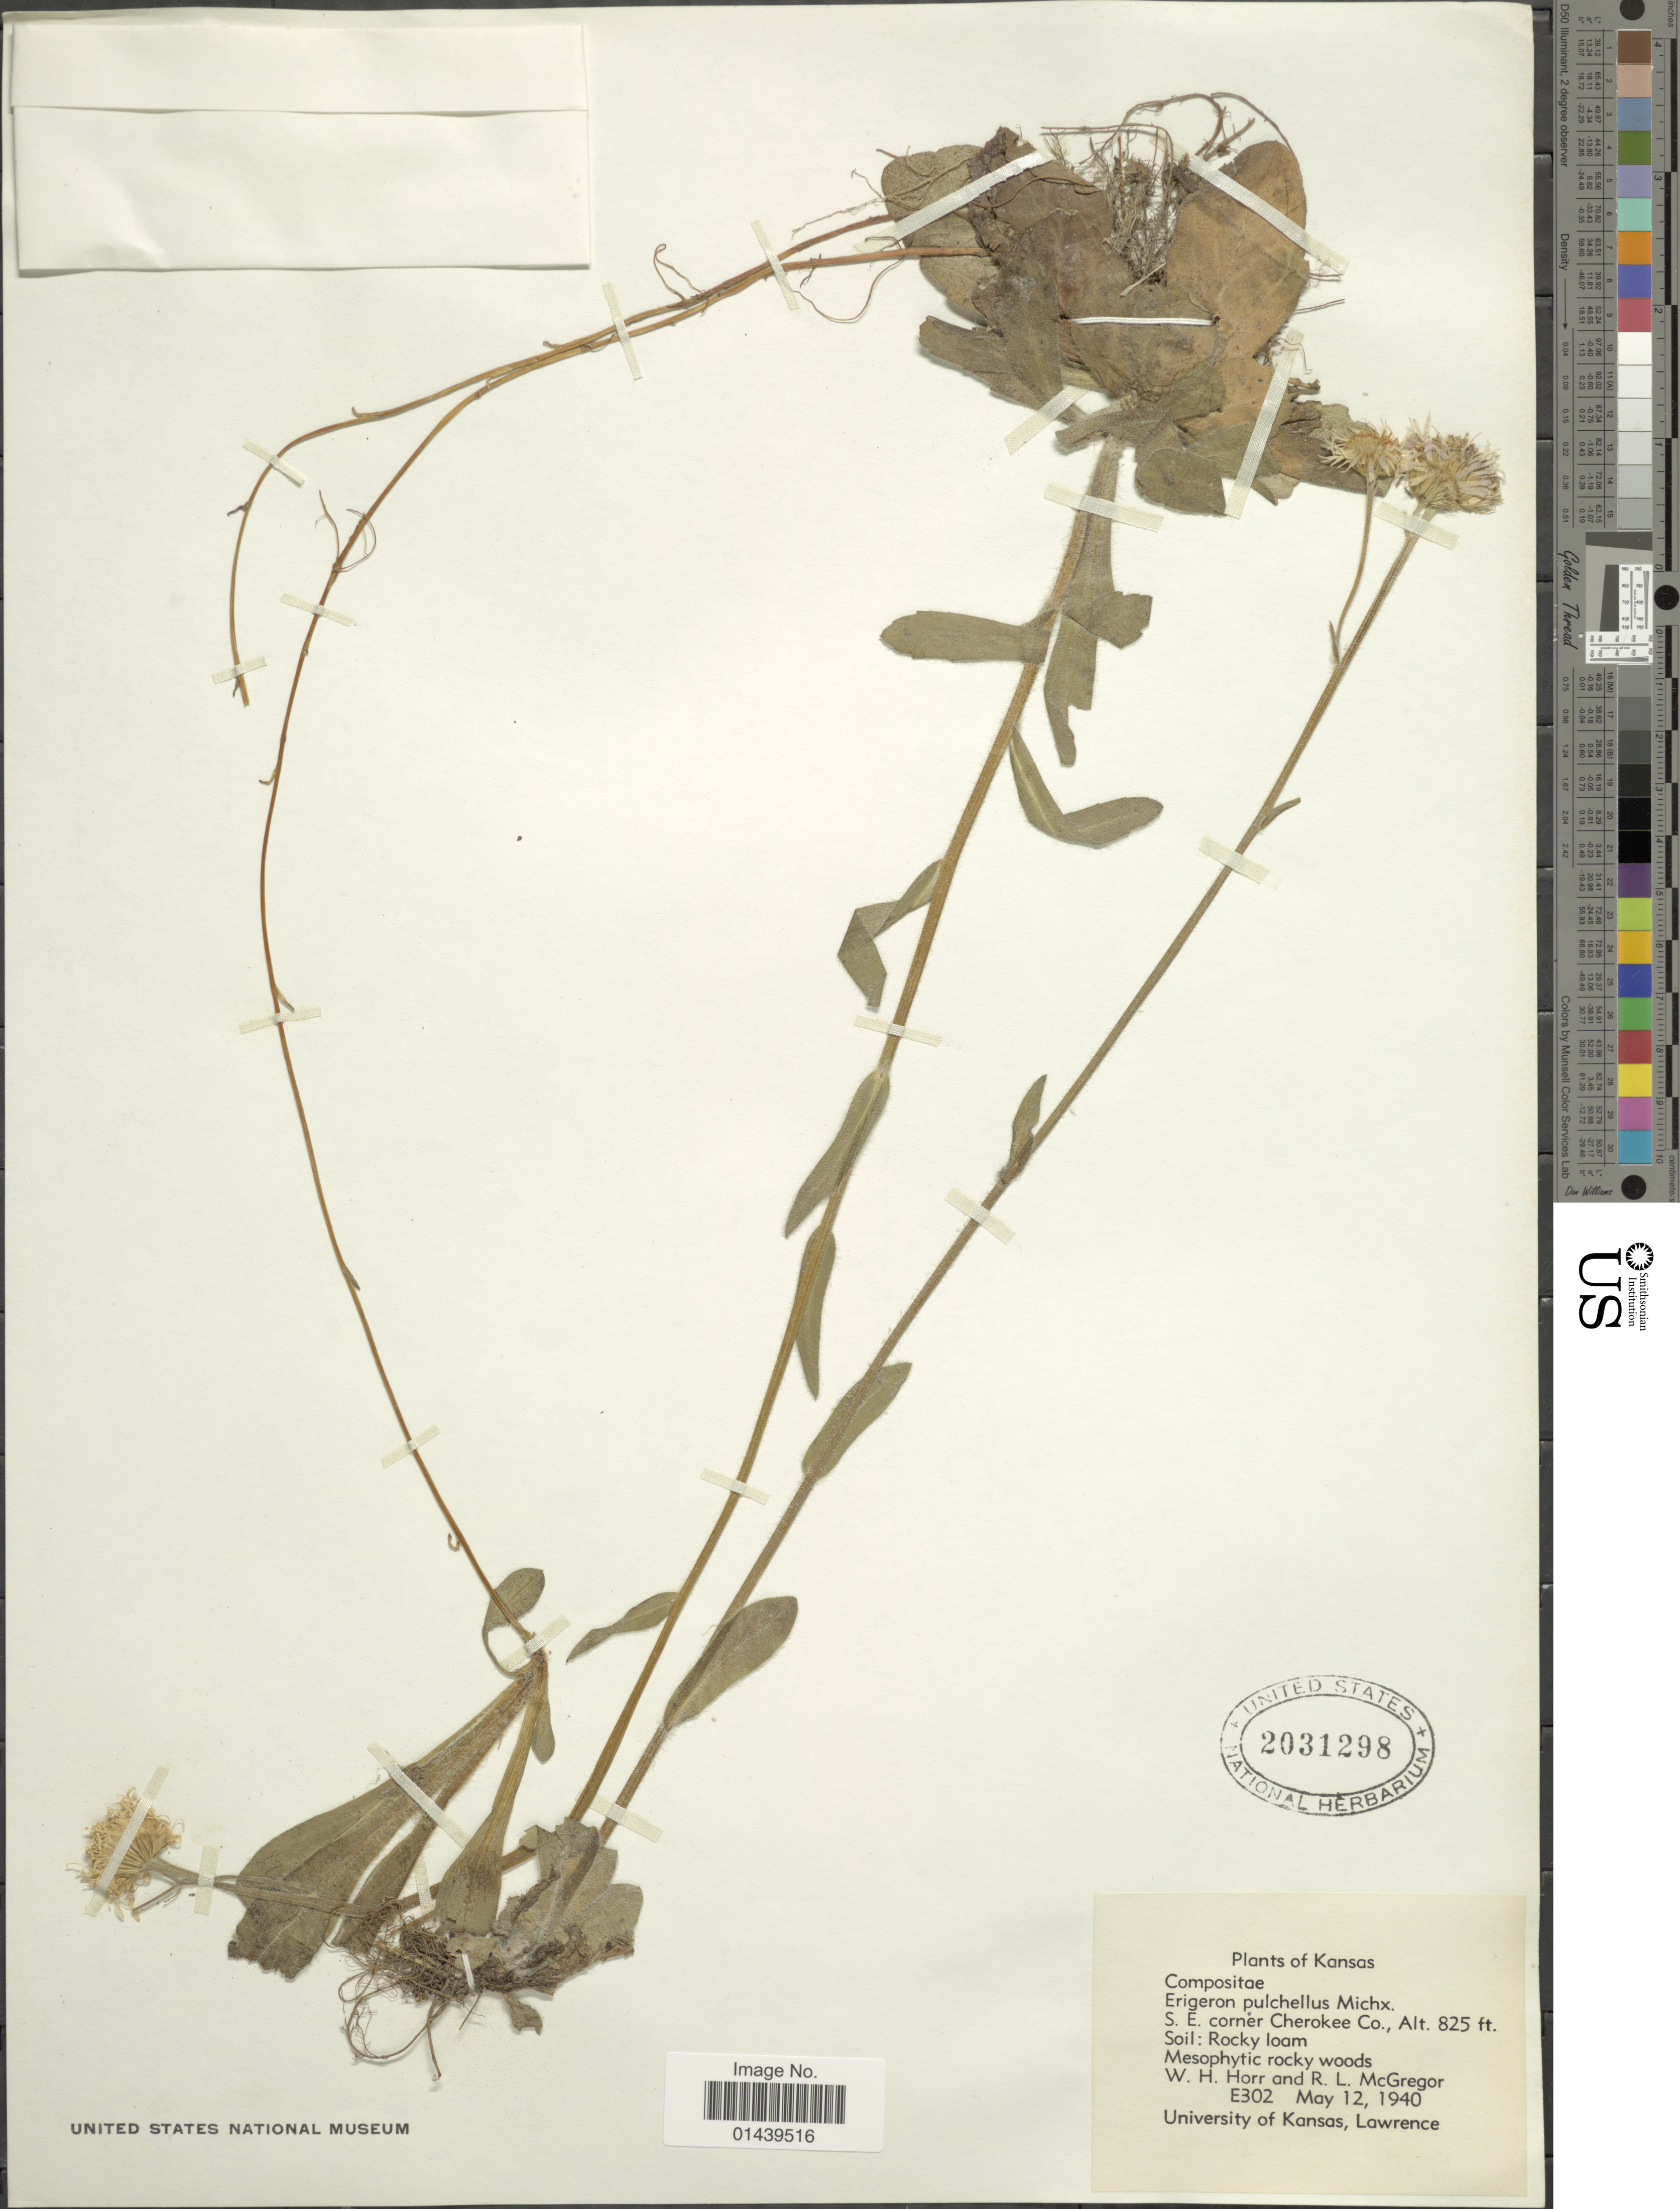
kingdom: Plantae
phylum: Tracheophyta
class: Magnoliopsida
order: Asterales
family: Asteraceae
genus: Erigeron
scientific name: Erigeron pulchellus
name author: Michx.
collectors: W. H. Horr & R. McGregor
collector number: E302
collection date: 1940-05-12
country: United States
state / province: Kansas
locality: S. E. corner Cherokee Co.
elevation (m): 251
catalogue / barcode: US 2031298